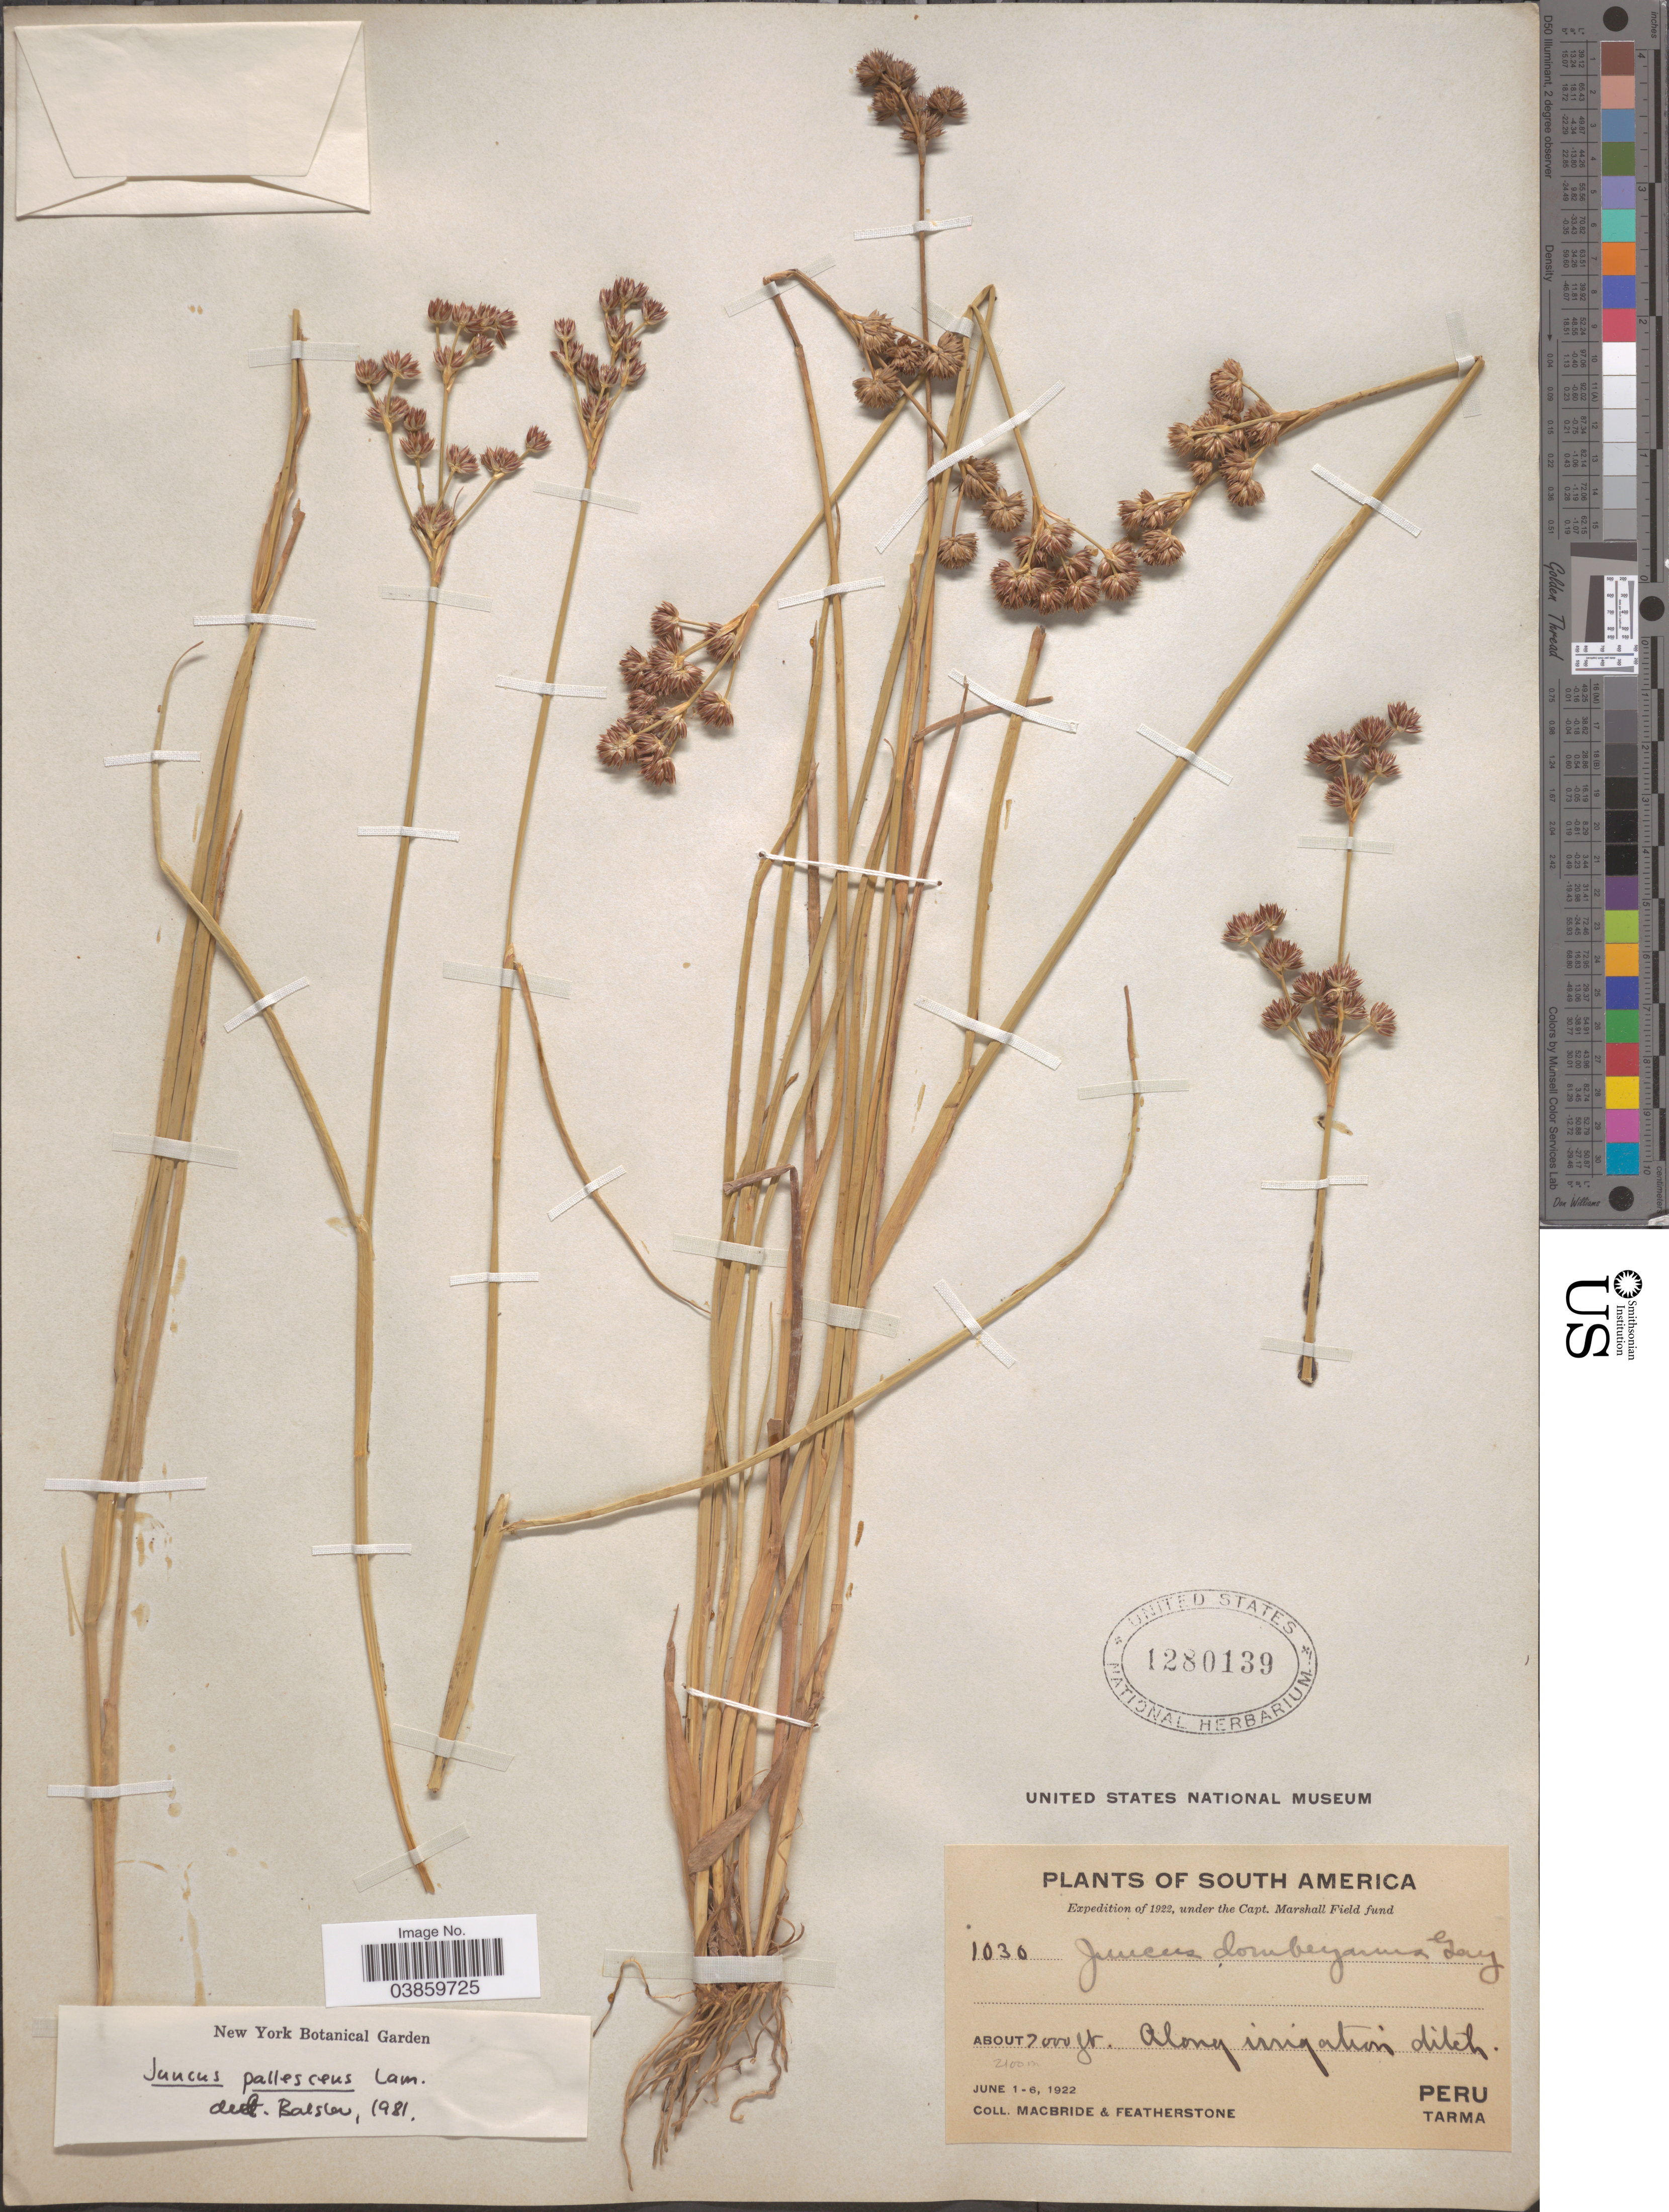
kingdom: Plantae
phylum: Tracheophyta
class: Liliopsida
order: Poales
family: Juncaceae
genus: Juncus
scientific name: Juncus pallescens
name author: Lam.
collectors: Macbride, -- & -. Featherstone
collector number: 1030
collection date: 1922-06-01/1922-06-06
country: Peru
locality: South America. Along irrigation ditch, Tarma.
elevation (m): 2134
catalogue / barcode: US 1280139